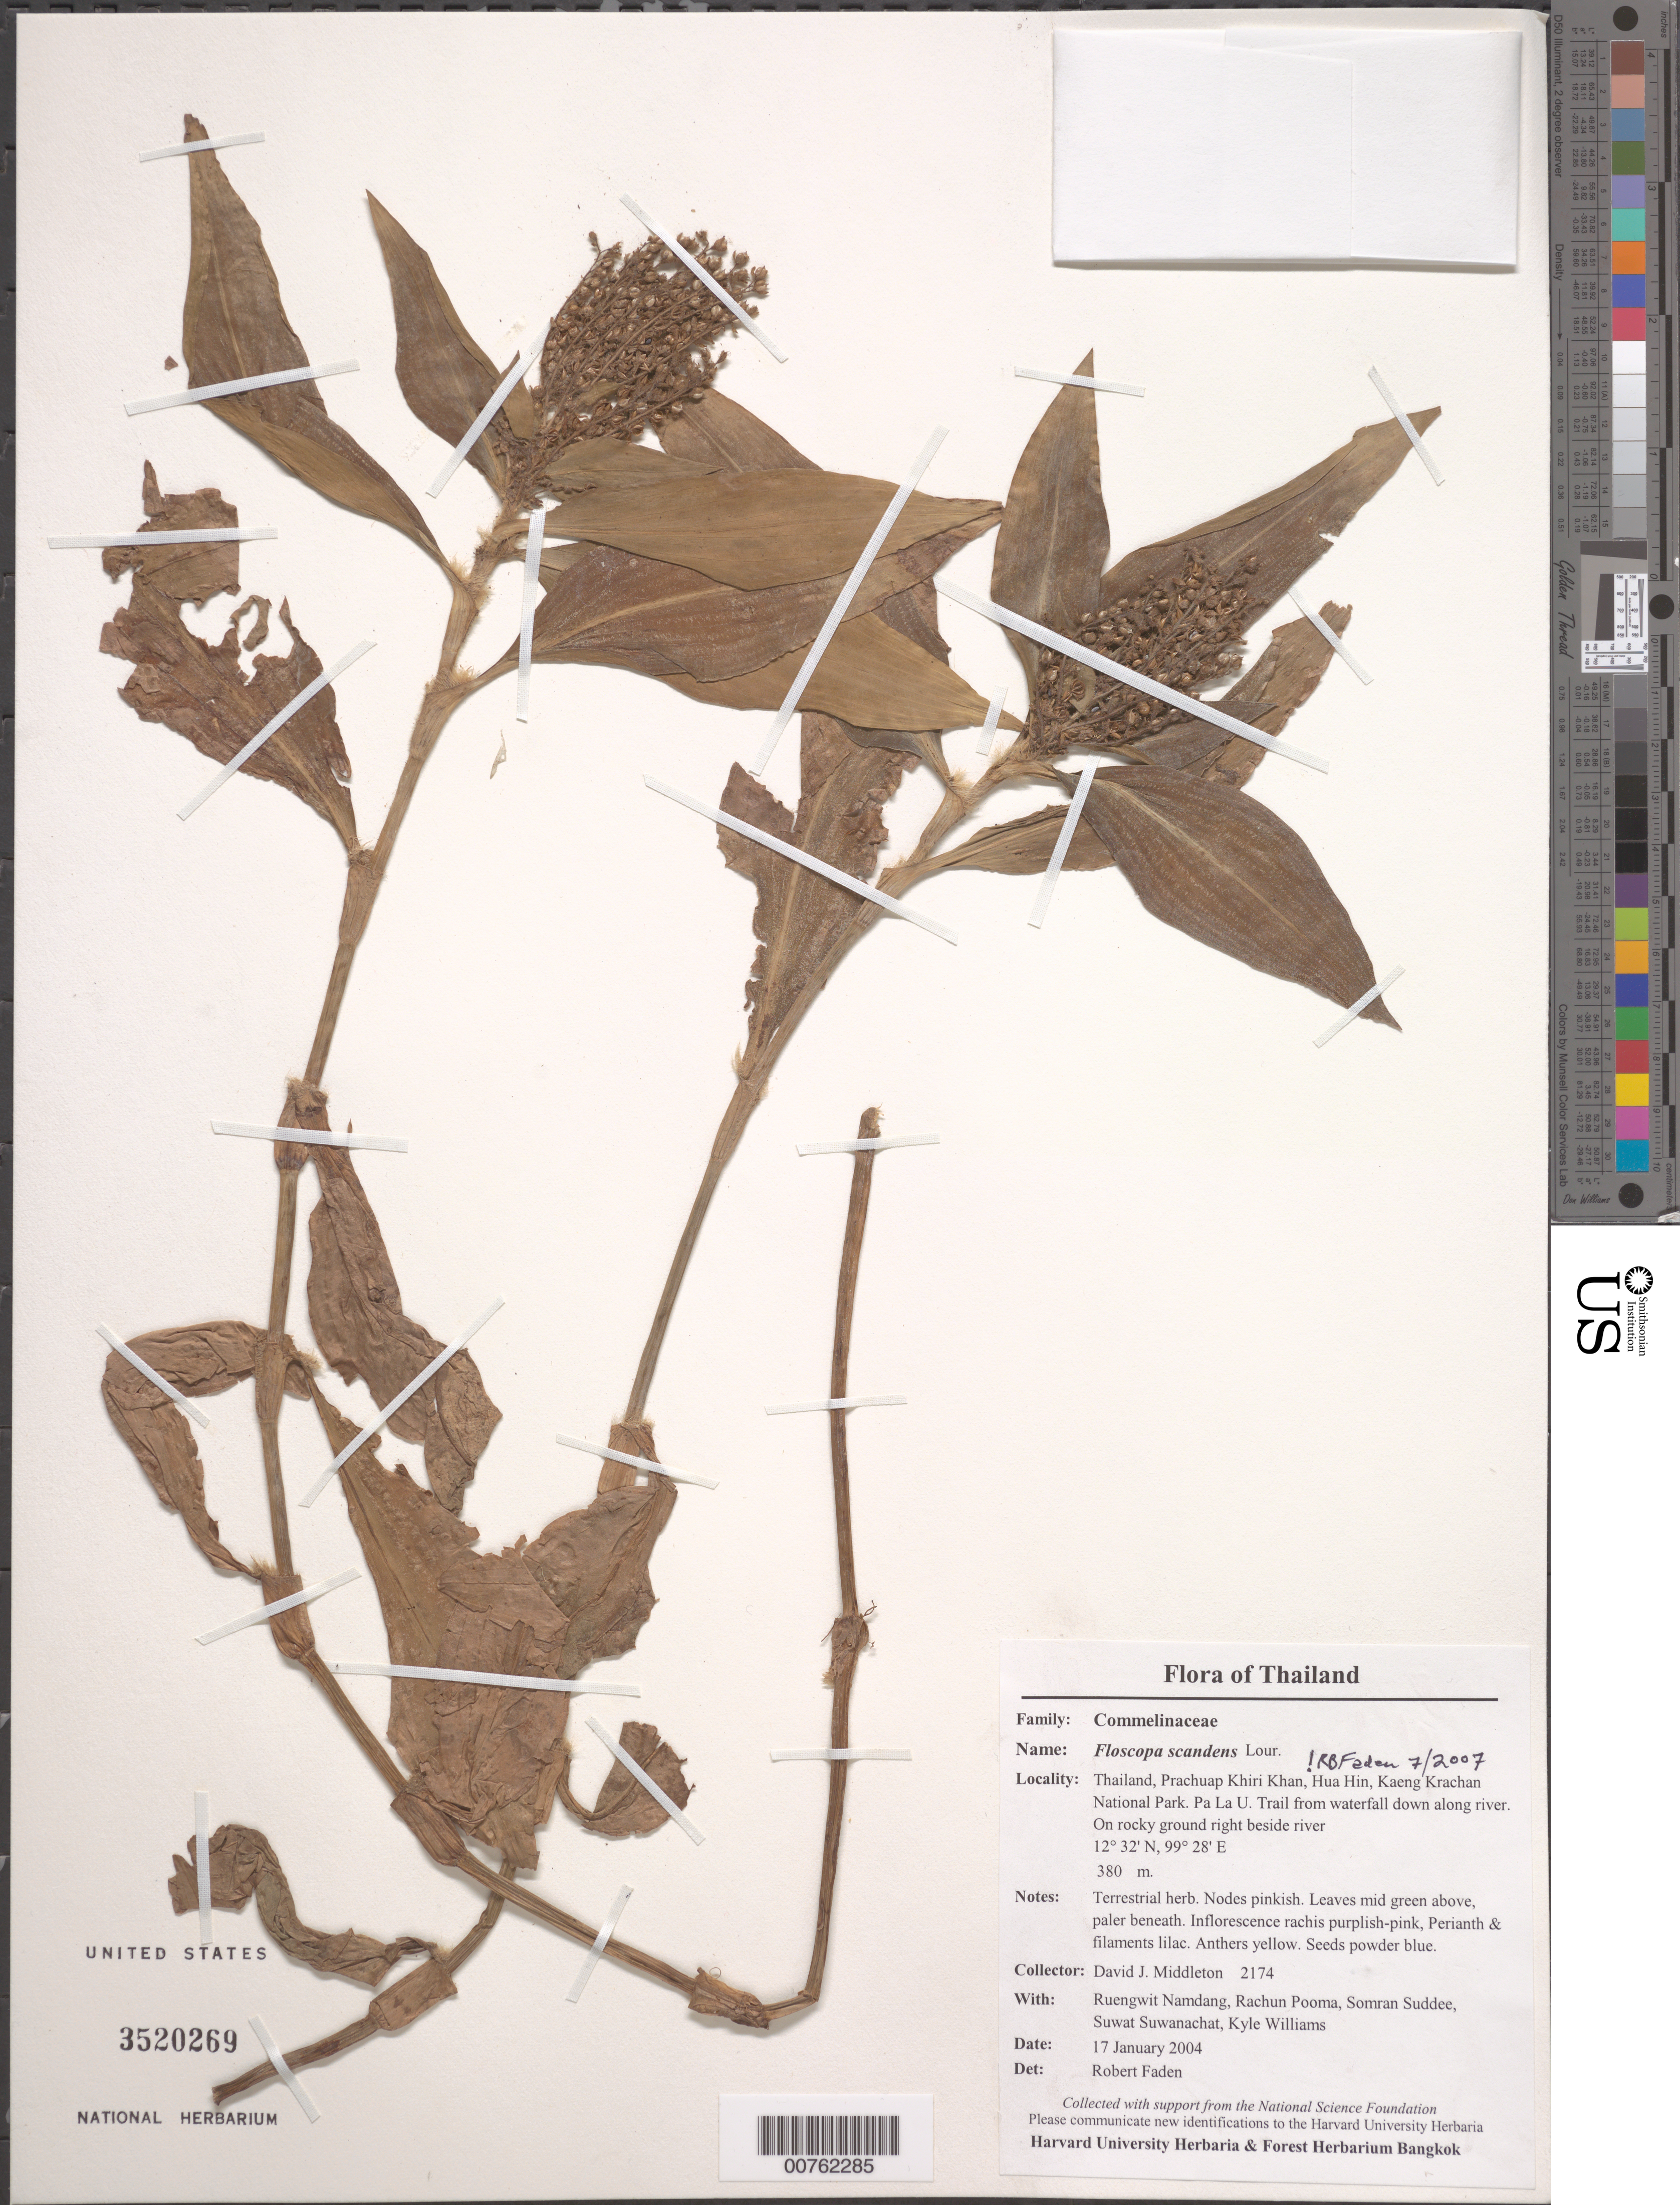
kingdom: Plantae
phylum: Tracheophyta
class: Liliopsida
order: Commelinales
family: Commelinaceae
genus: Floscopa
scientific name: Floscopa scandens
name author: Lour.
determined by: Faden, Robert B., (US), Smithsonian Institution - National Museum of Natural History (UNITED STATES)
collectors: D. J. Middleton et al.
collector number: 2174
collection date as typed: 17 Jan 2004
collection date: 2004-01-17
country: Thailand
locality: Prachuap Khiri Khan, Hua Hin, Kaeng Krachan ZNational Park. Pa La U.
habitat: Trail from waterfall down along river. On rocky ground right beside river.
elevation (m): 380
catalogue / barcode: US 3520269